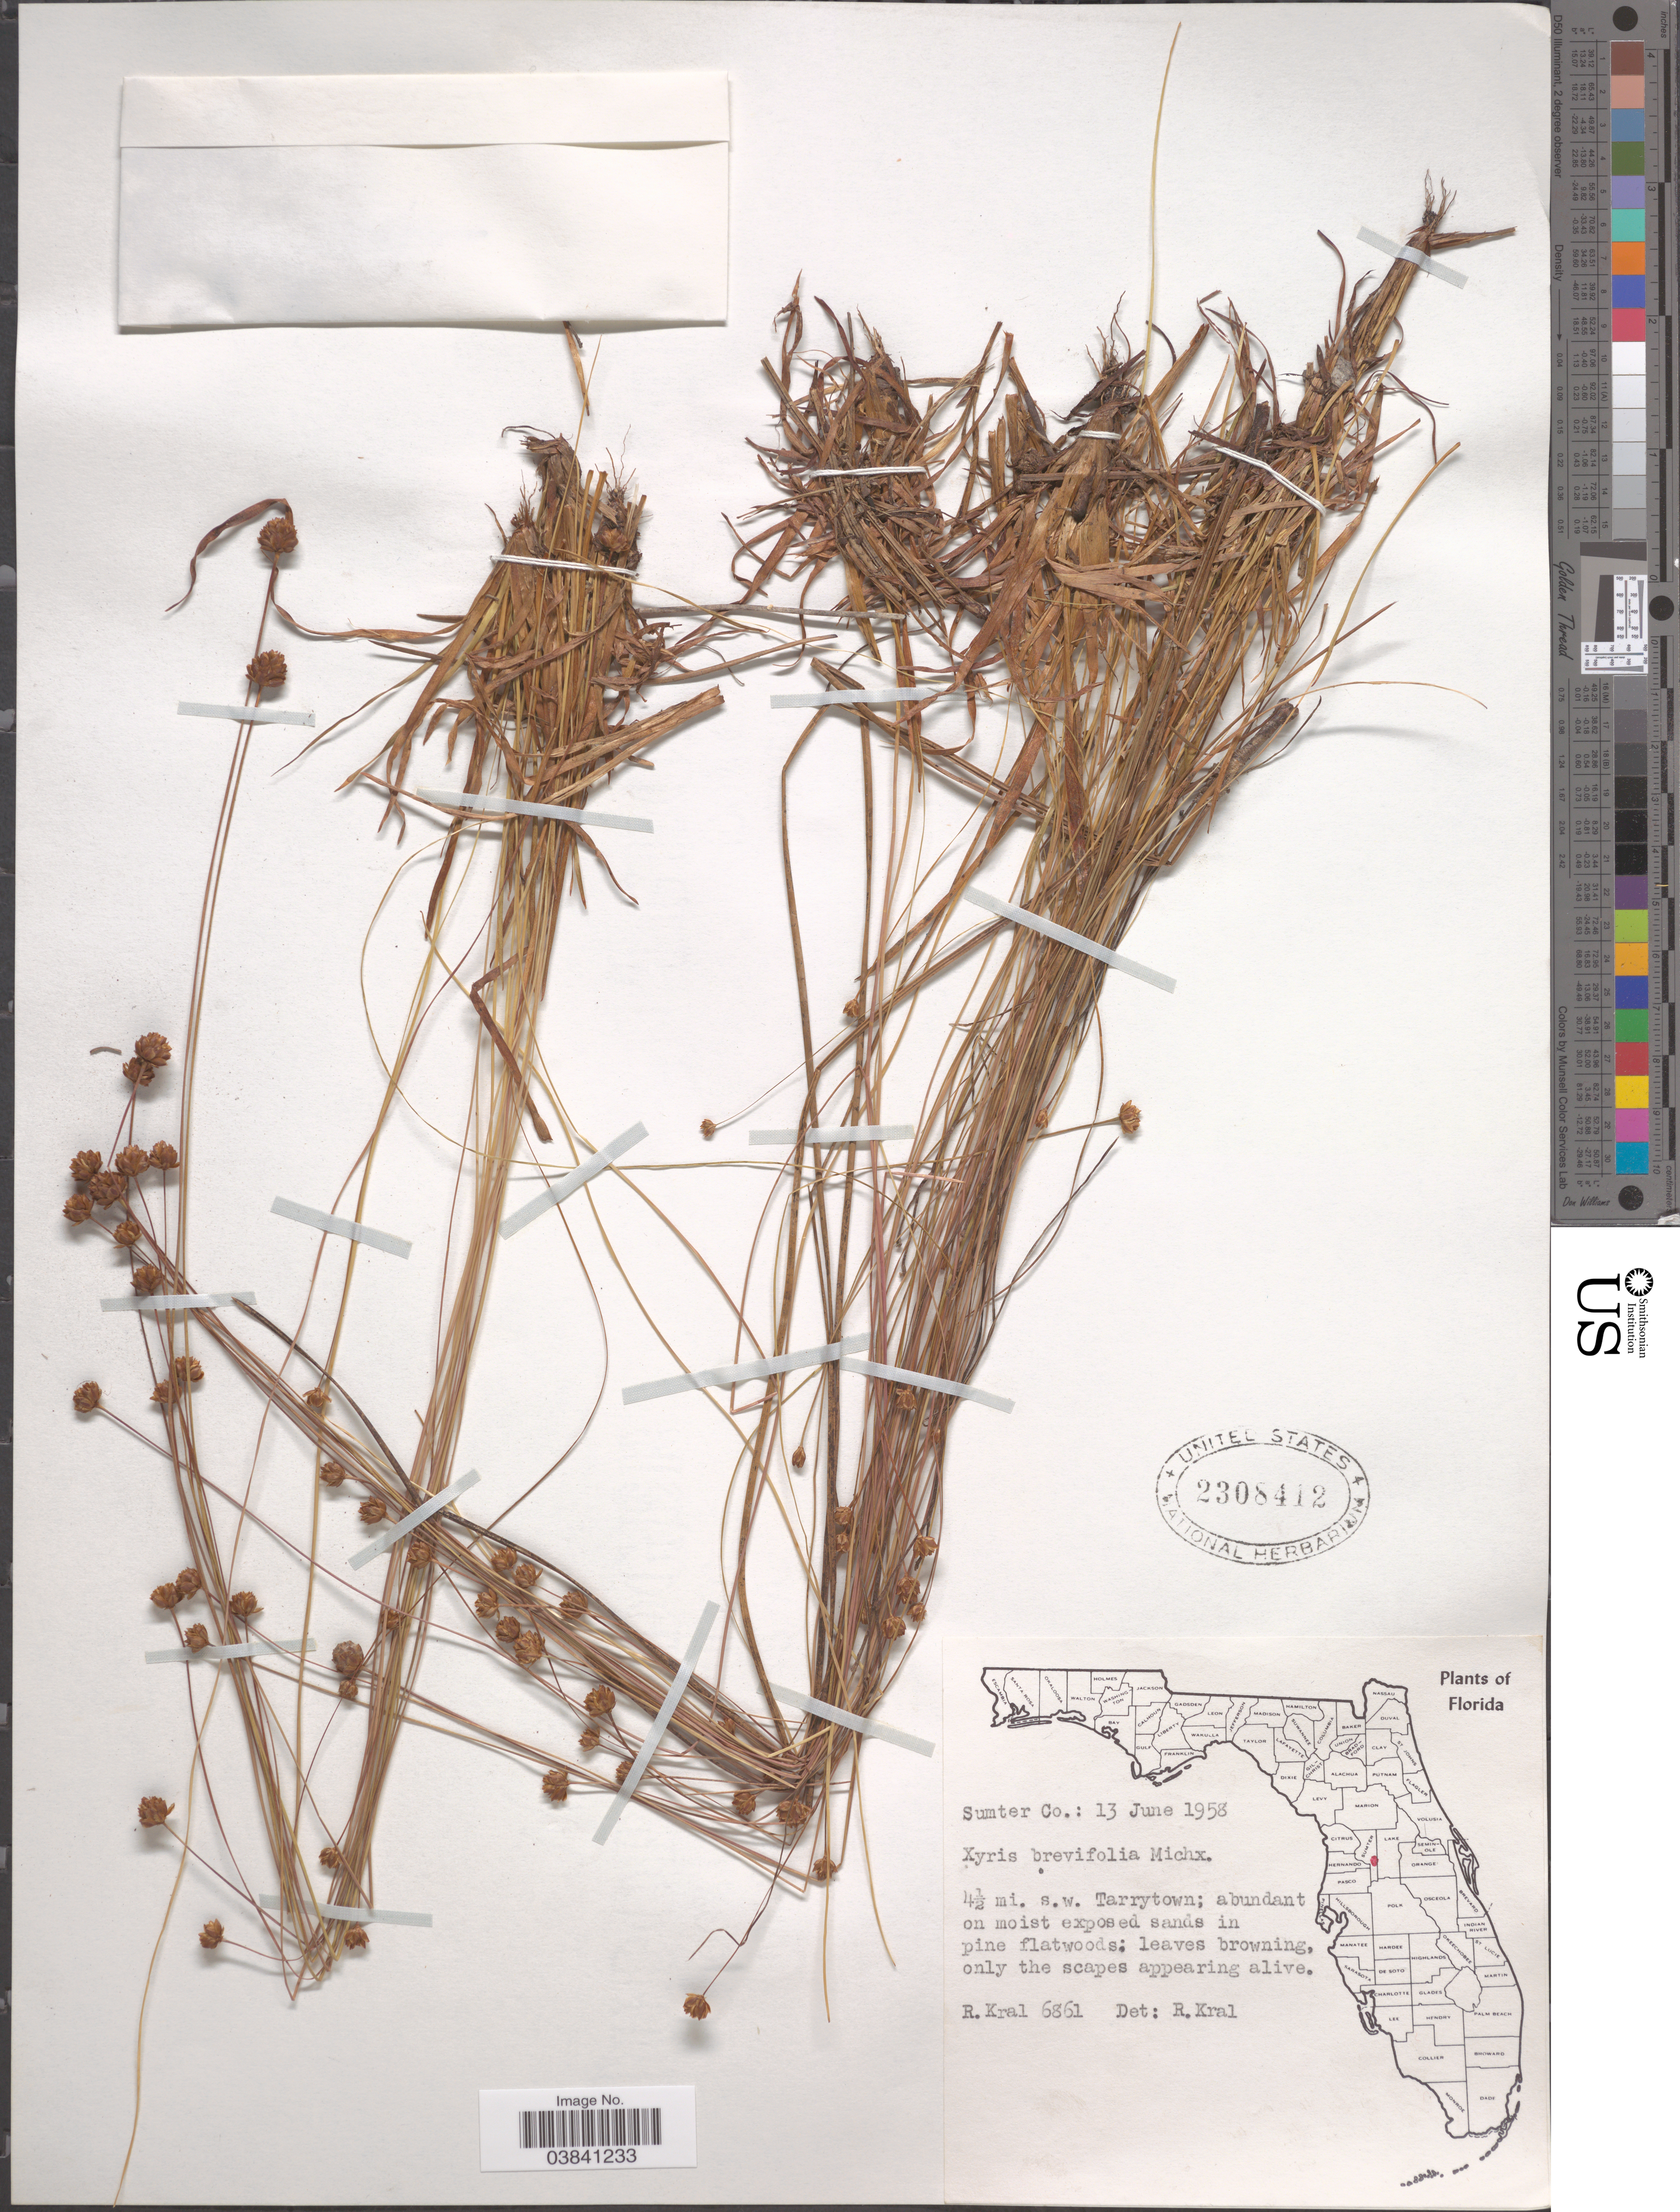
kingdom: Plantae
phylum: Tracheophyta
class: Liliopsida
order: Poales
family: Xyridaceae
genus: Xyris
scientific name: Xyris brevifolia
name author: Michx.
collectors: R. Kral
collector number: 6861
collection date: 1958-06-13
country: United States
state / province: Florida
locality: Sumter Co.: 4½ mi. s. w. Tarrytown.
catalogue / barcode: US 2308412